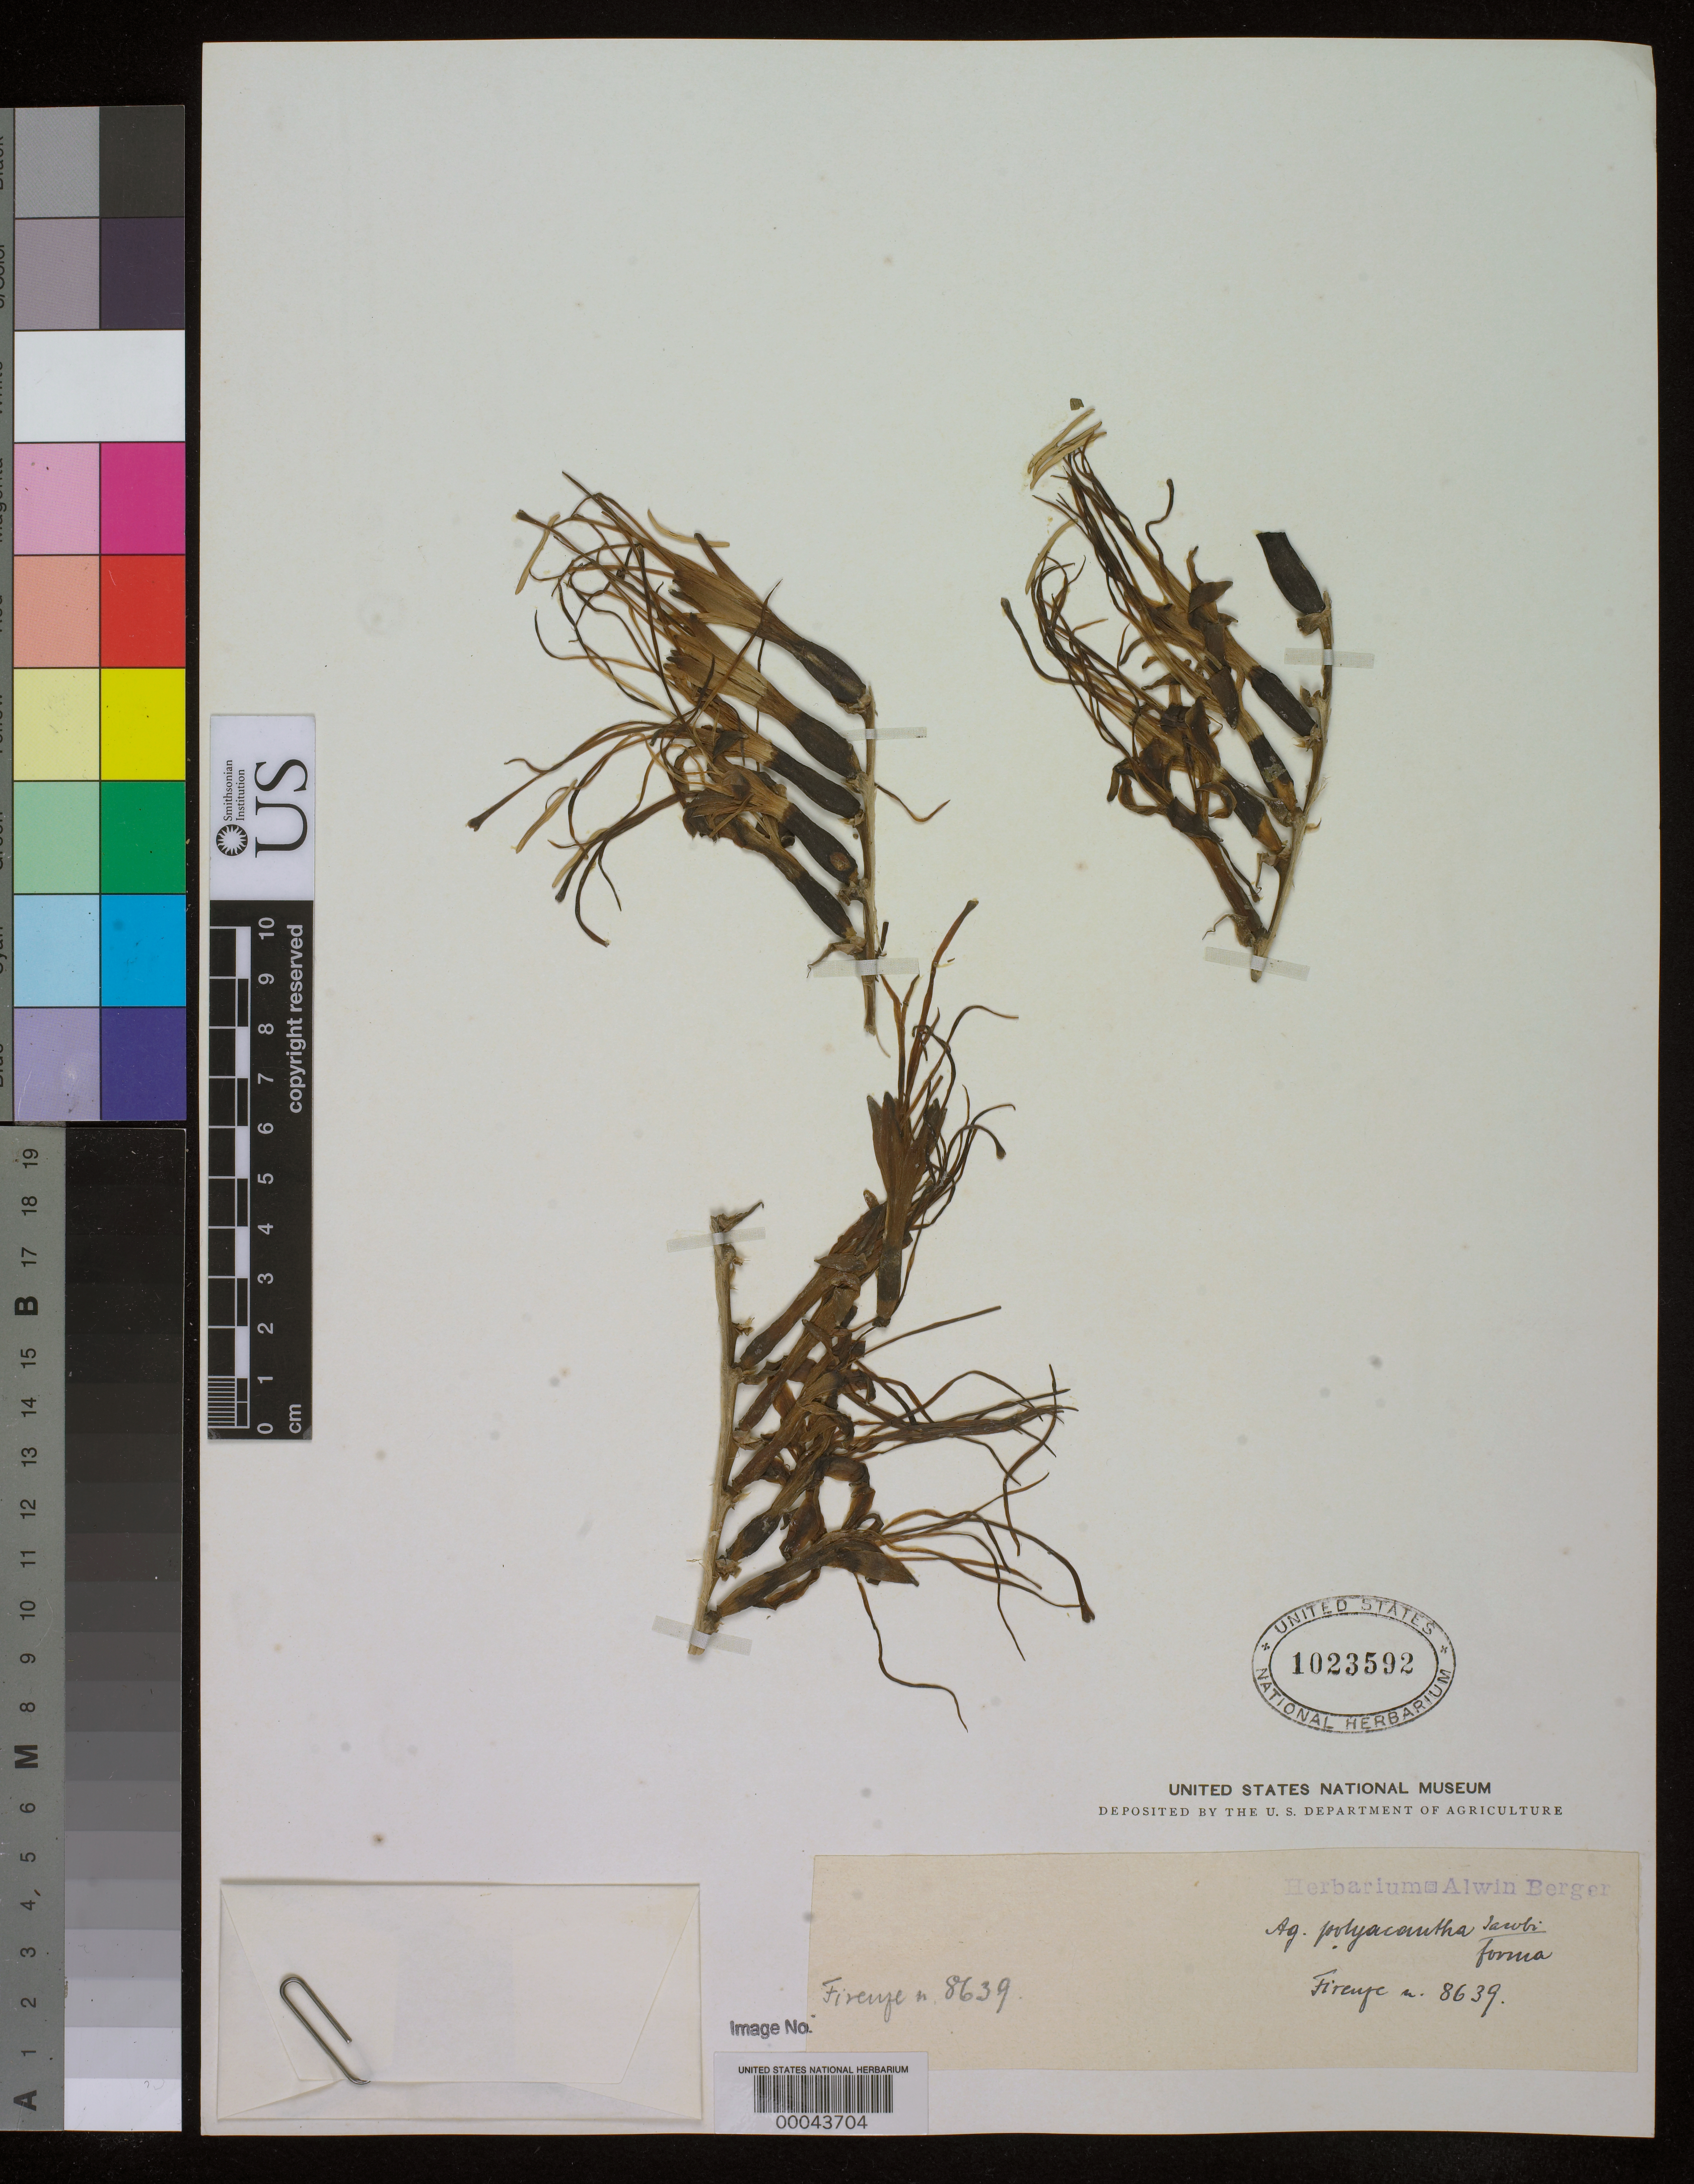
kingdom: Plantae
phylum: Tracheophyta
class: Liliopsida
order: Asparagales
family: Asparagaceae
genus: Agave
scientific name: Agave bouchei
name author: Jacobi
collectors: -. Firenze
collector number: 8639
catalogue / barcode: US 1023592